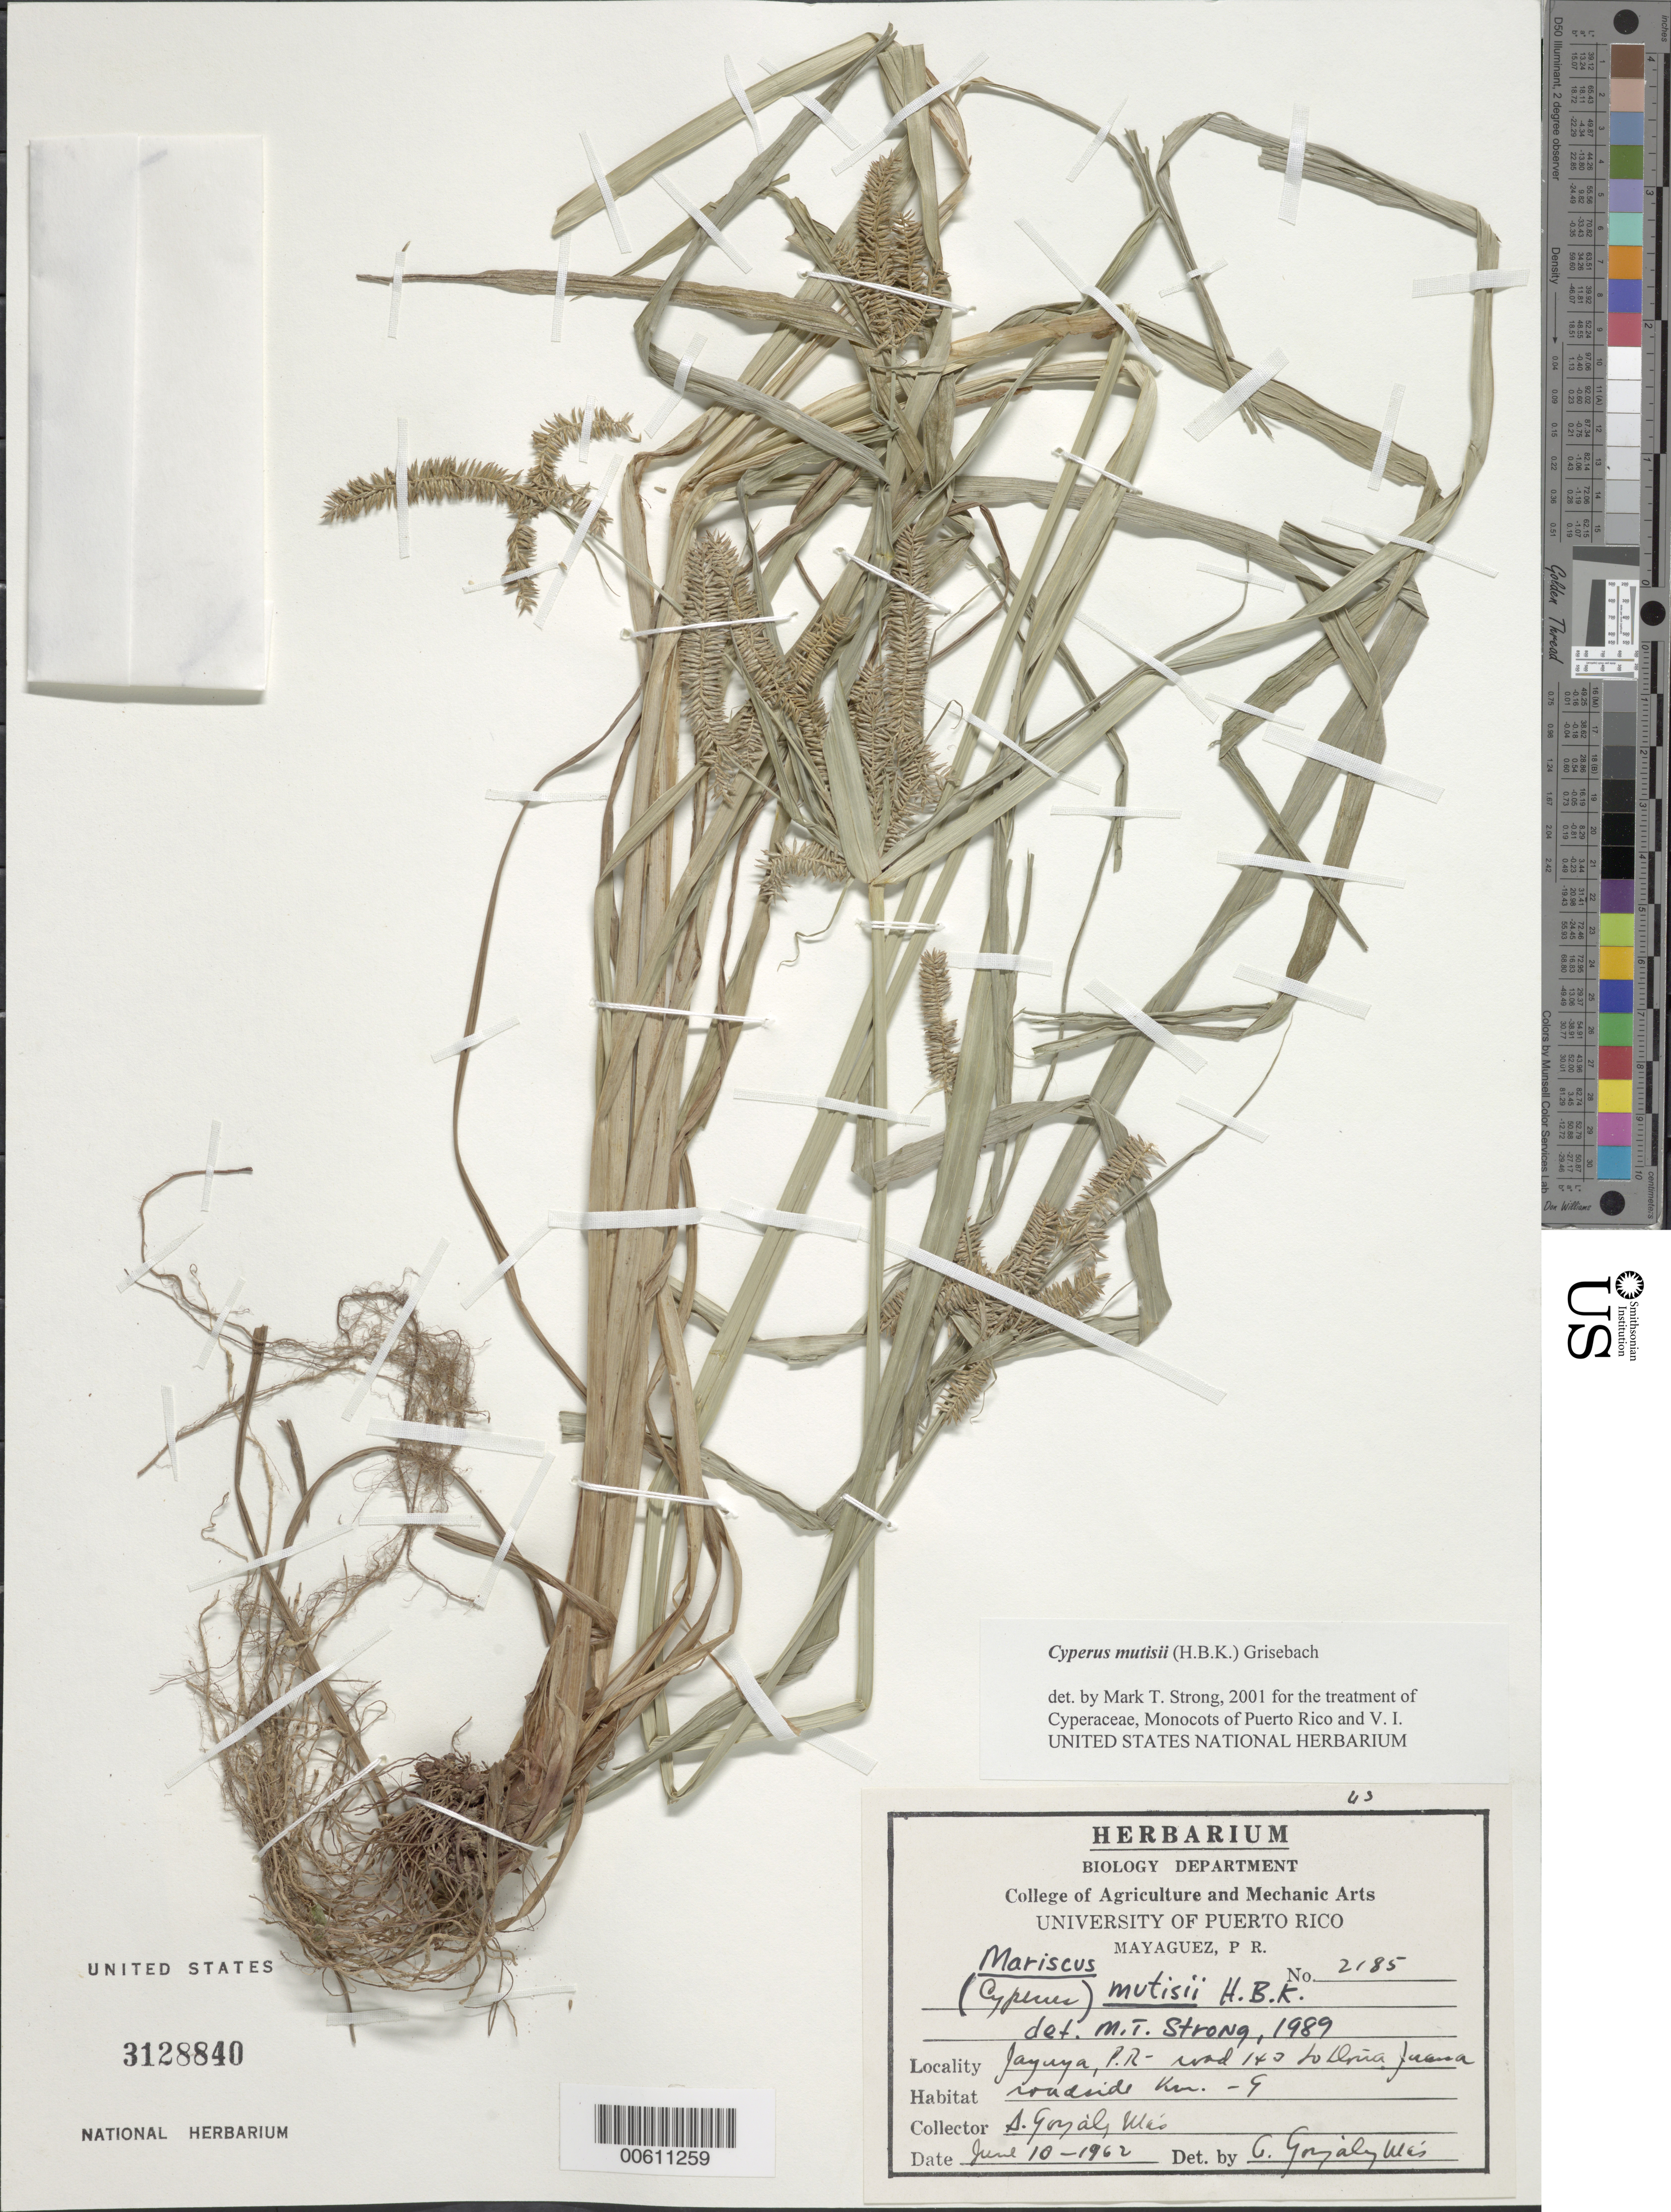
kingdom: Plantae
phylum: Tracheophyta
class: Liliopsida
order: Poales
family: Cyperaceae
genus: Cyperus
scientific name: Cyperus mutisii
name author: (Kunth) Andersson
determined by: Strong, M. T., (US), Smithsonian Institution - National Museum of Natural History (UNITED STATES)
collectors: A. González Más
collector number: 2185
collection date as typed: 10 Jun 1962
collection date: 1962-06-10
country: Puerto Rico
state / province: Jayuya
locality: Jayuya: Rd. 140 to Doria Juana, km 9.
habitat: Roadside.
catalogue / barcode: US 3128840